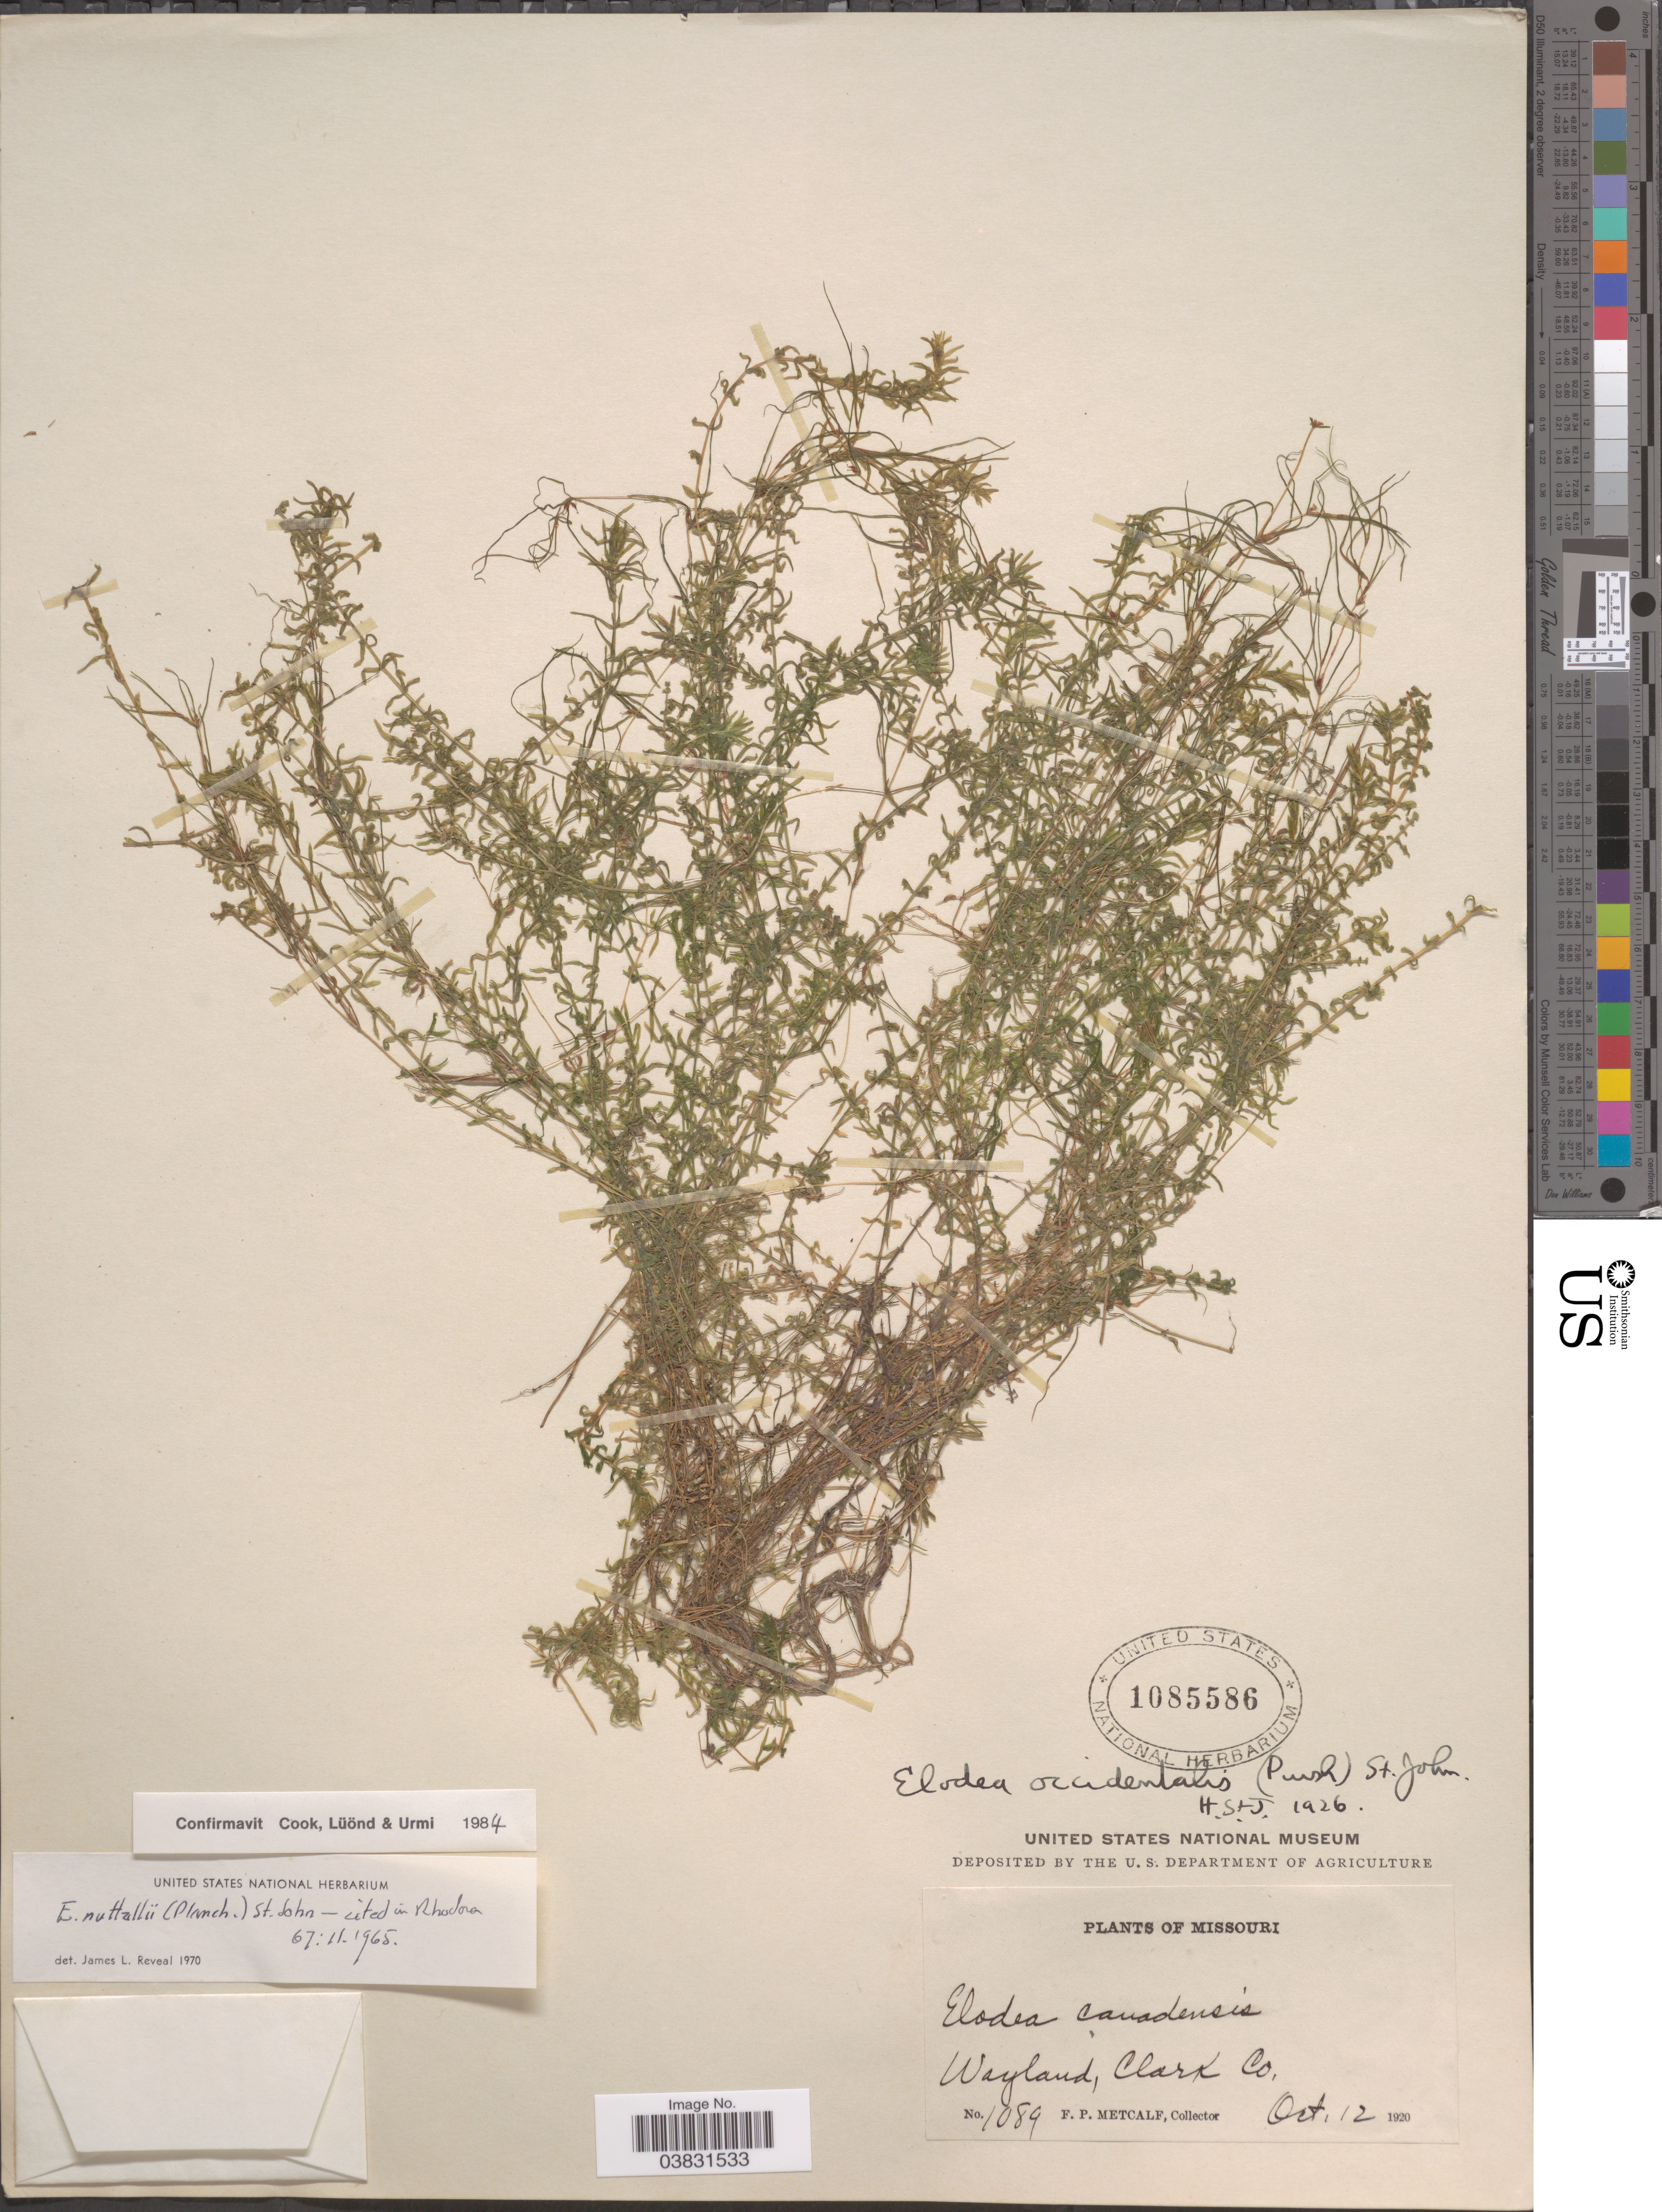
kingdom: Plantae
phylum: Tracheophyta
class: Liliopsida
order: Alismatales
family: Hydrocharitaceae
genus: Elodea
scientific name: Elodea nuttallii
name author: (Planch.) H. St. John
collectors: F. Metcalf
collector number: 1089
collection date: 1920-10-12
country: United States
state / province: Missouri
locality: Wayland, Clark Co.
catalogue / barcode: US 1085586